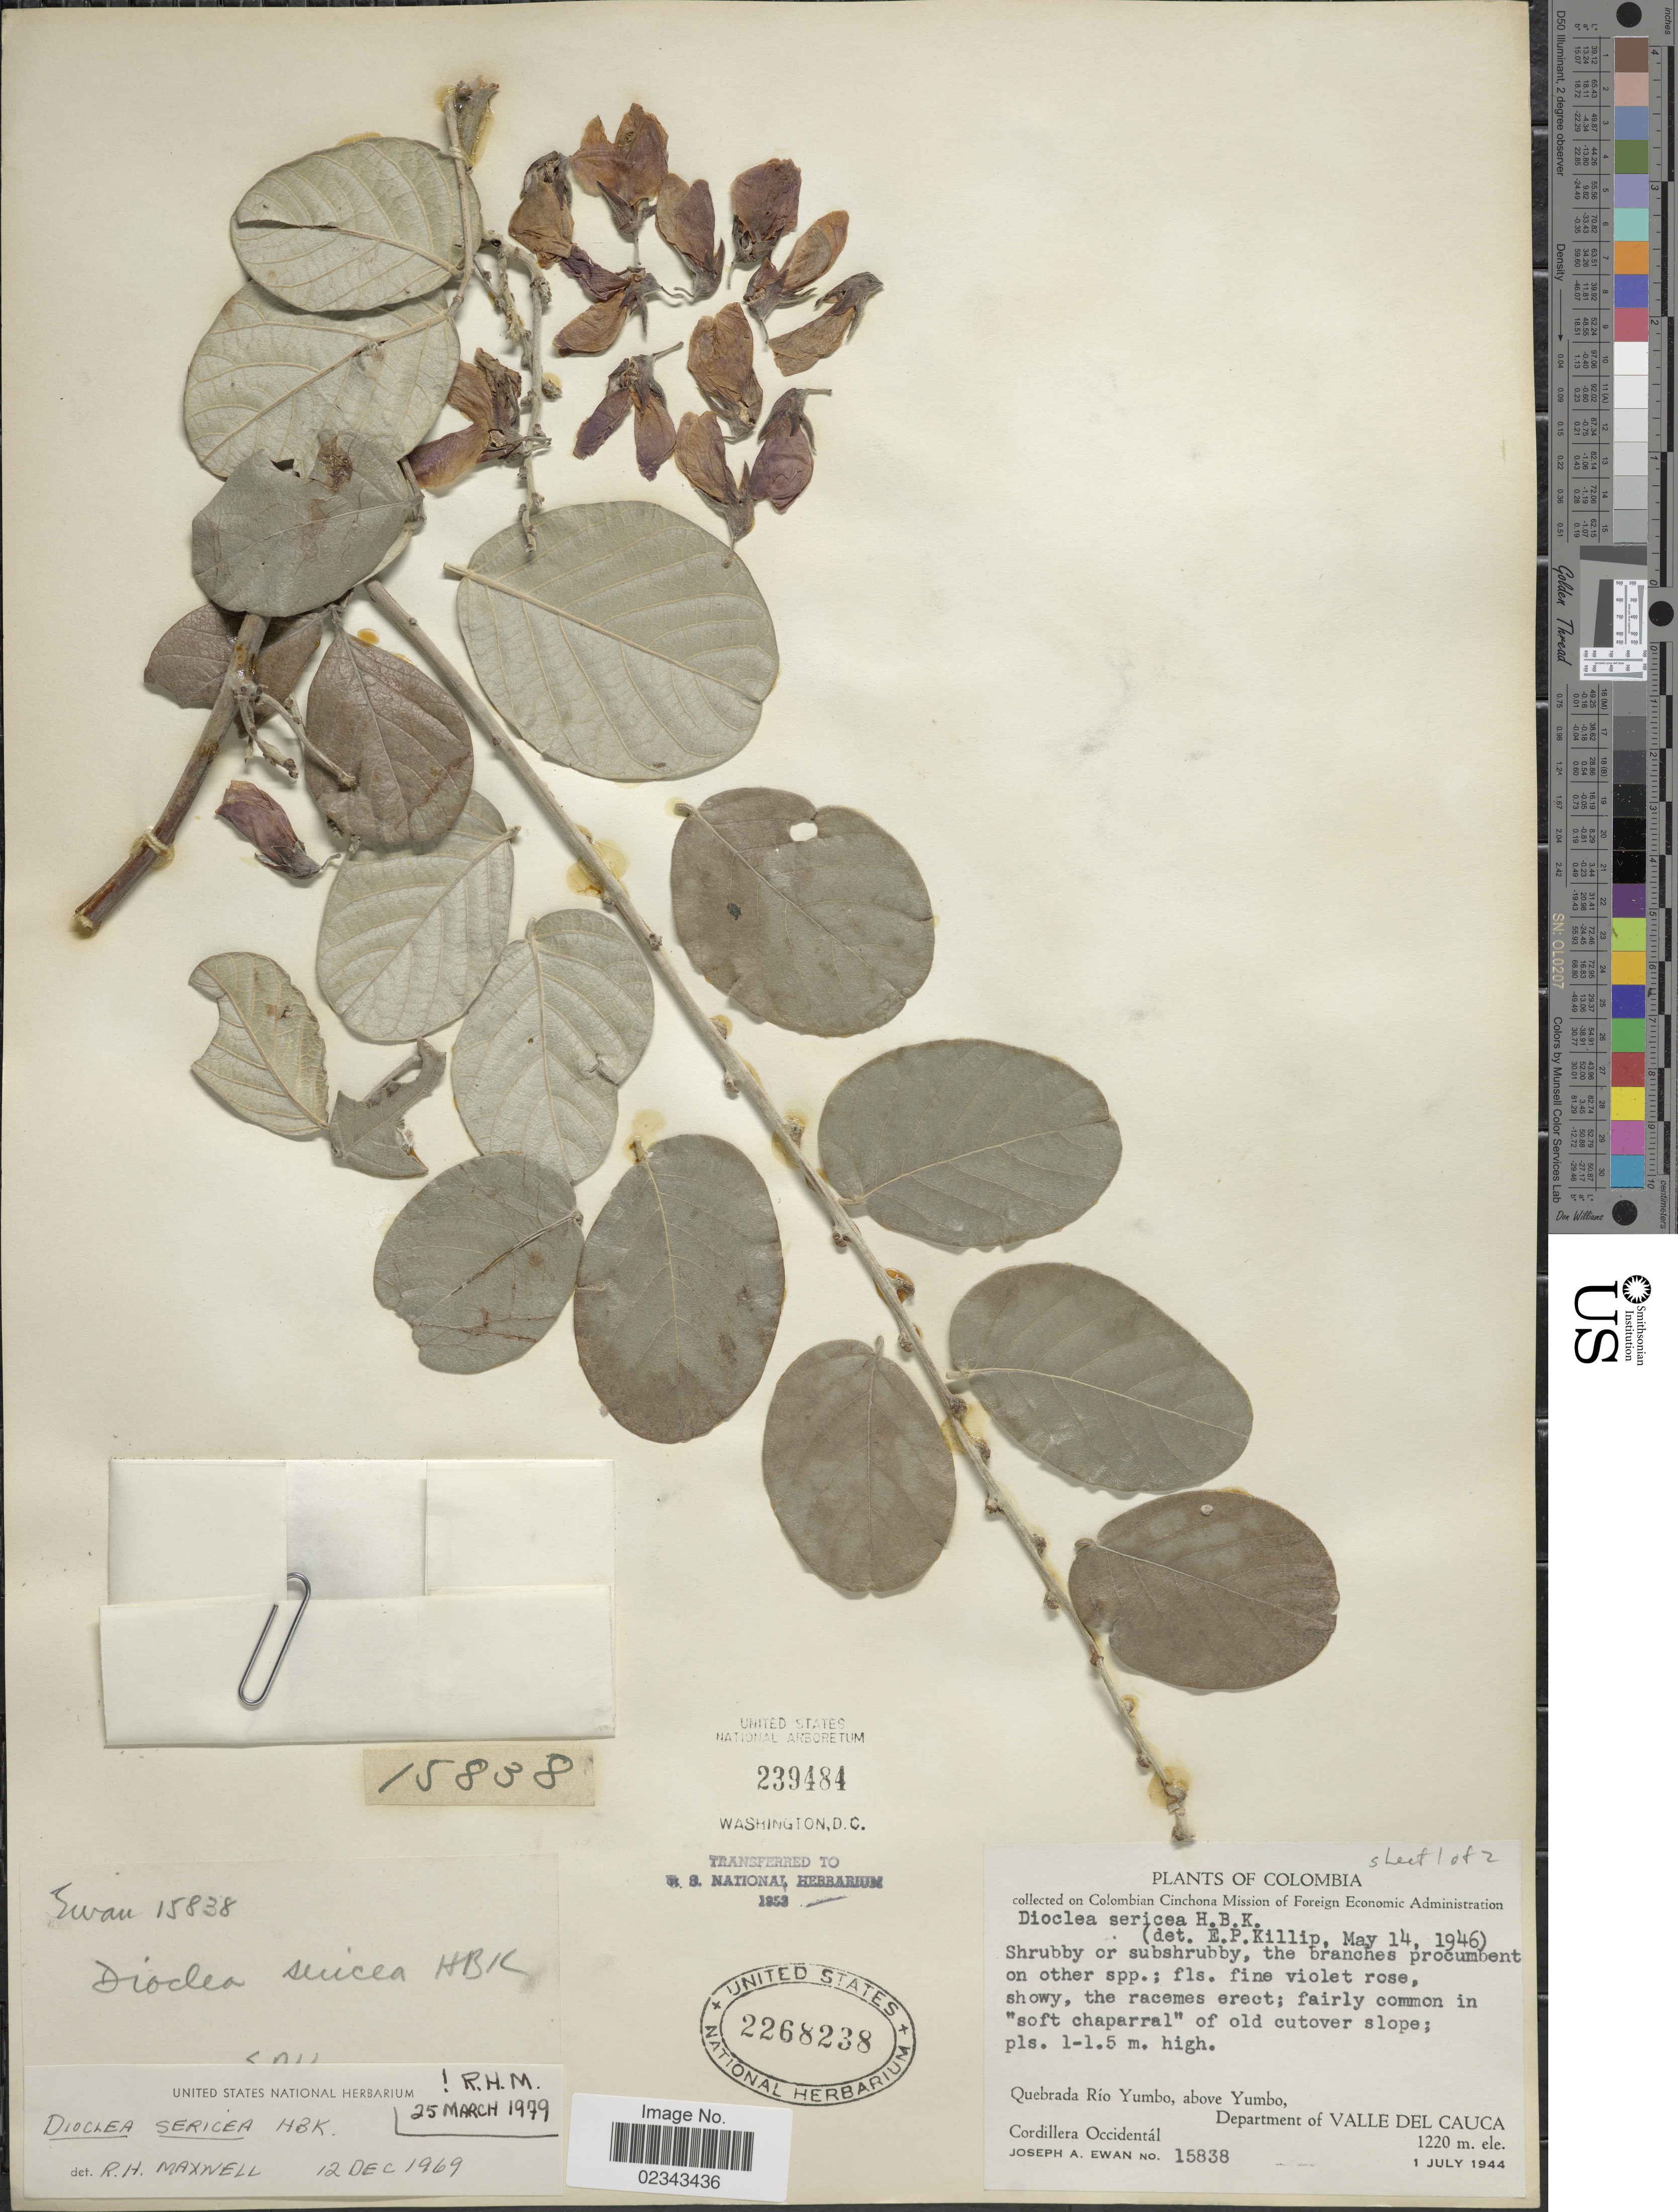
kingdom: Plantae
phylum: Tracheophyta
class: Magnoliopsida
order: Fabales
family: Fabaceae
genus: Dioclea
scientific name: Dioclea sericea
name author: Kunth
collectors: J. A. Ewan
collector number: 15838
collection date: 1944-07-01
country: Colombia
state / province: Cauca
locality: Quebrada Río Yumbo, above Yumbo, Department of Valle Del Cauca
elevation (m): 1220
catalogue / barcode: US 2268238